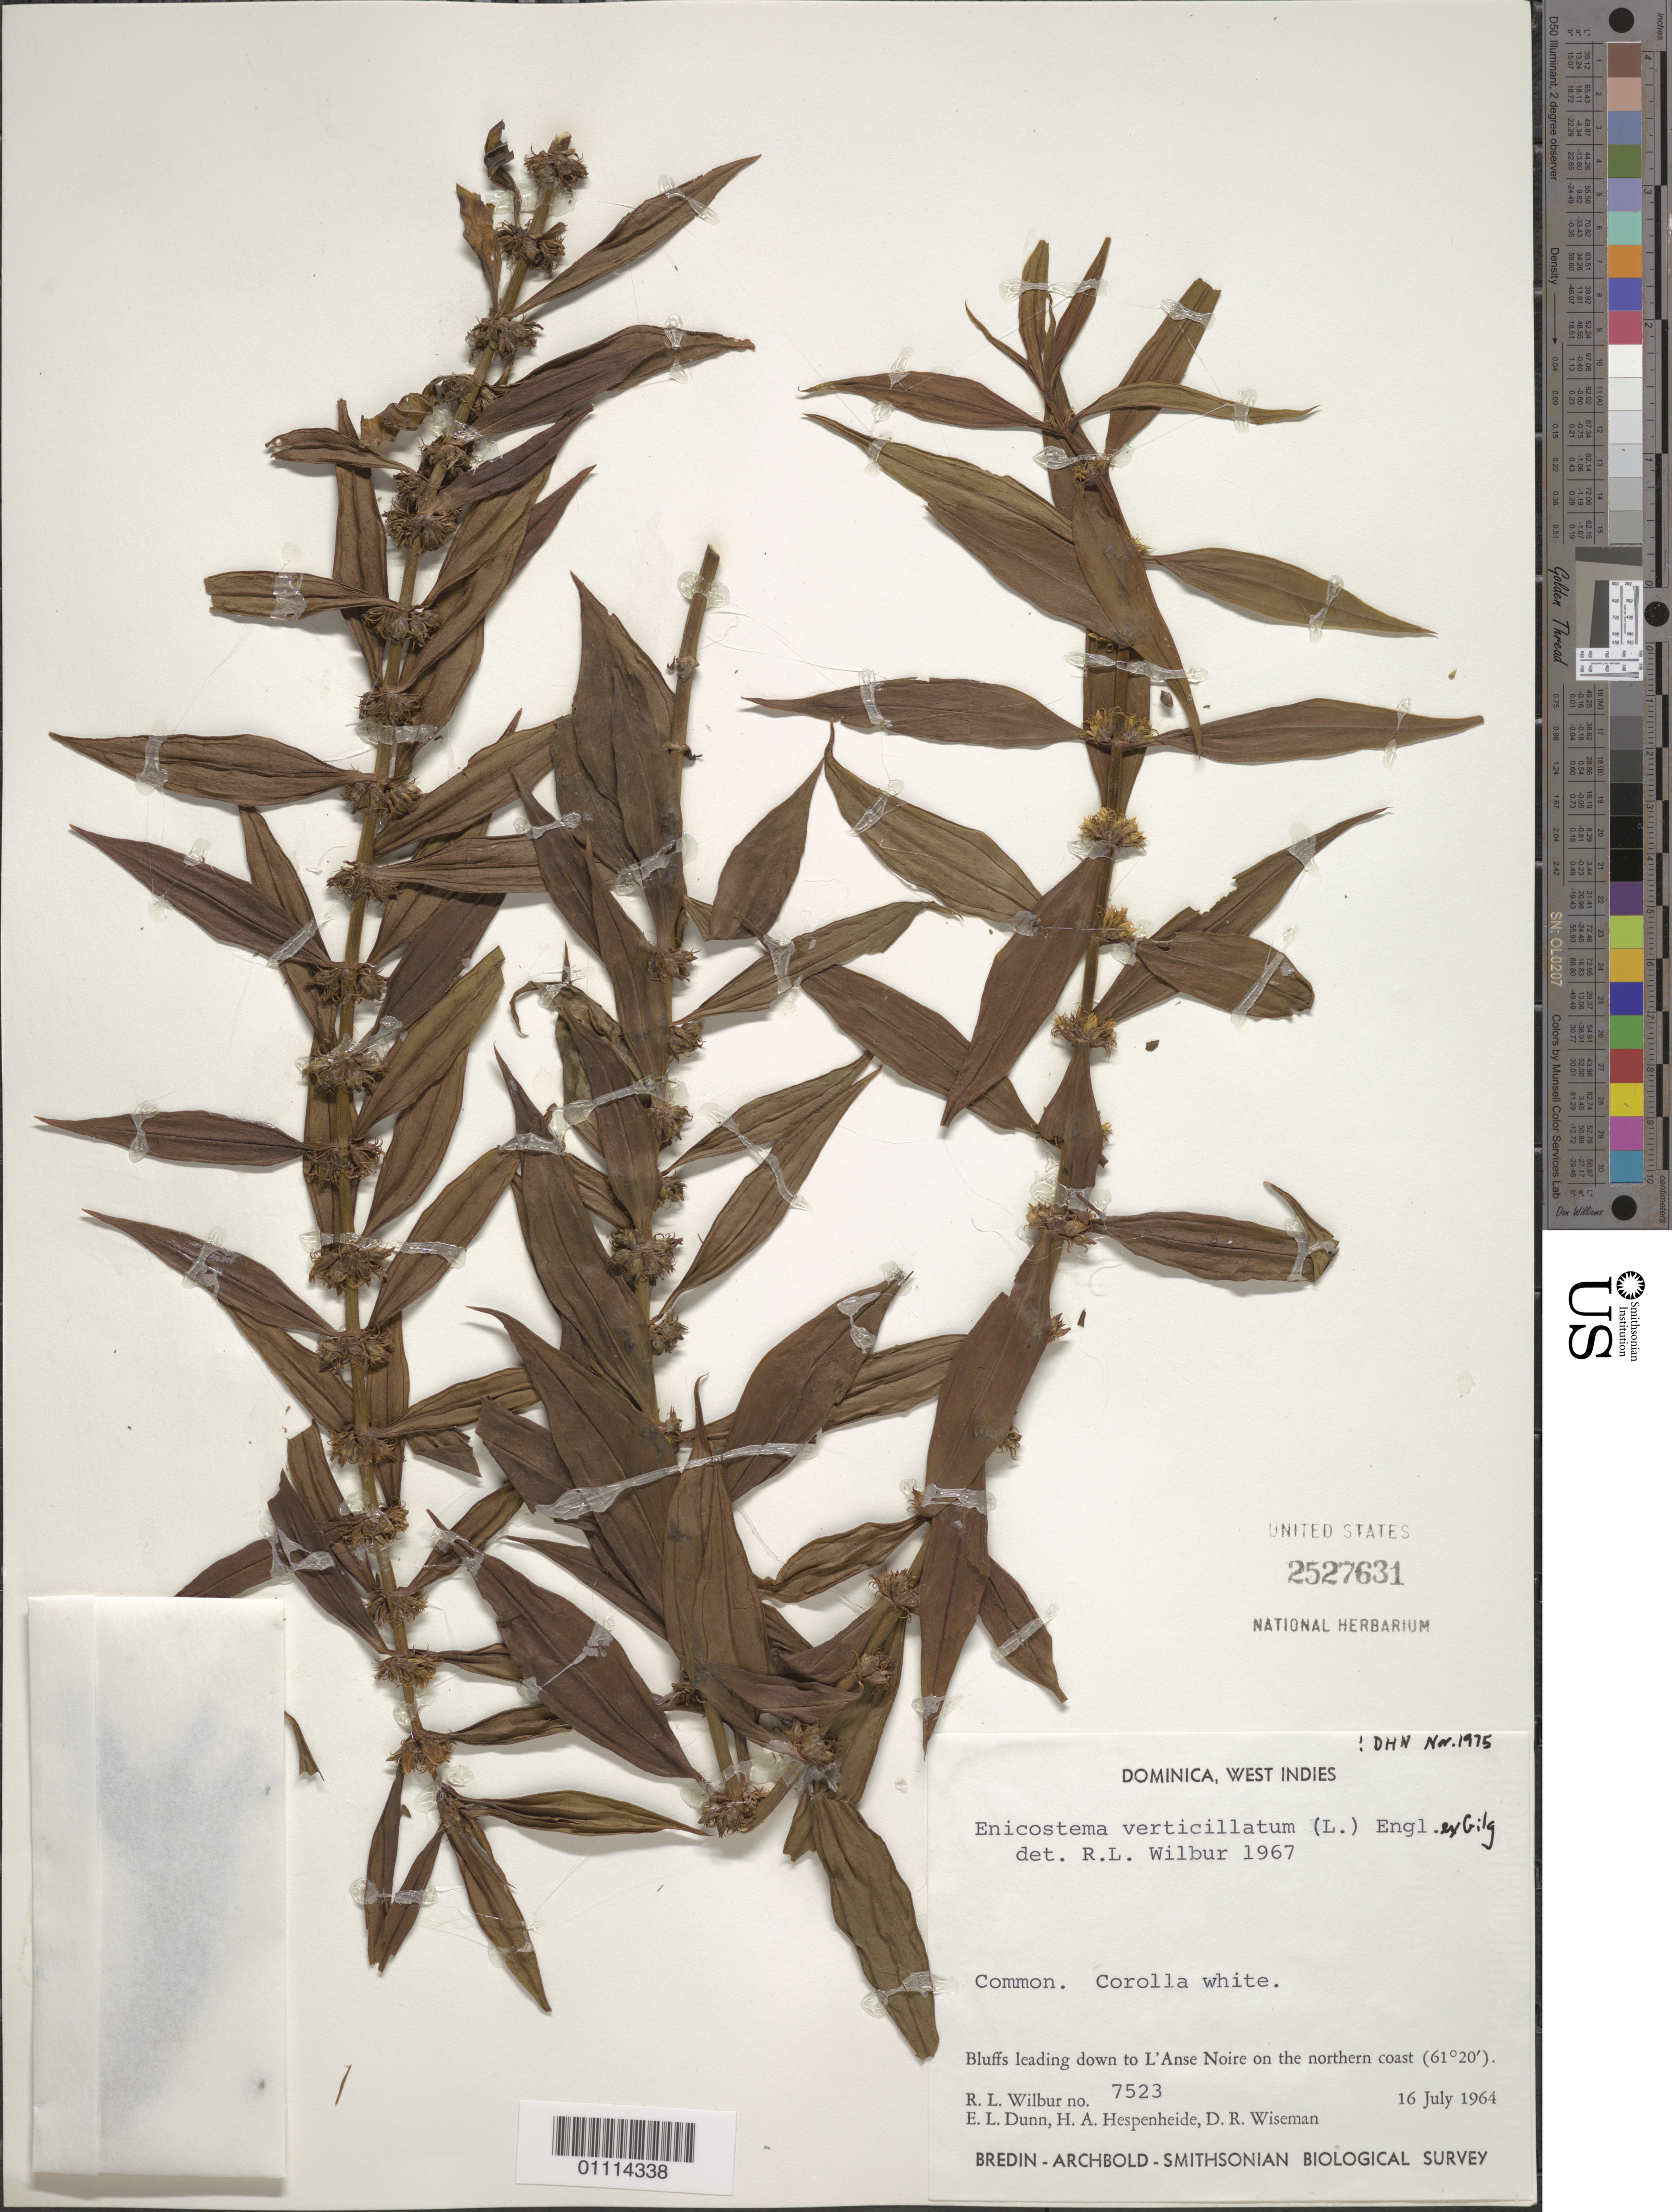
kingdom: Plantae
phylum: Tracheophyta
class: Magnoliopsida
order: Gentianales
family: Gentianaceae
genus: Enicostema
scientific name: Enicostema verticillatum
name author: (L.) Engl.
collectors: R. L. Wilbur, E. Dunn, E. Hespenheide & D. R. Wiseman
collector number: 7523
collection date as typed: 16 Jul 1964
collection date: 1964-07-16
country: Dominica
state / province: St. Andrew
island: Dominica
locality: Bluffs leading down to L'Anse Noire on the N coast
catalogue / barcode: US 2527631